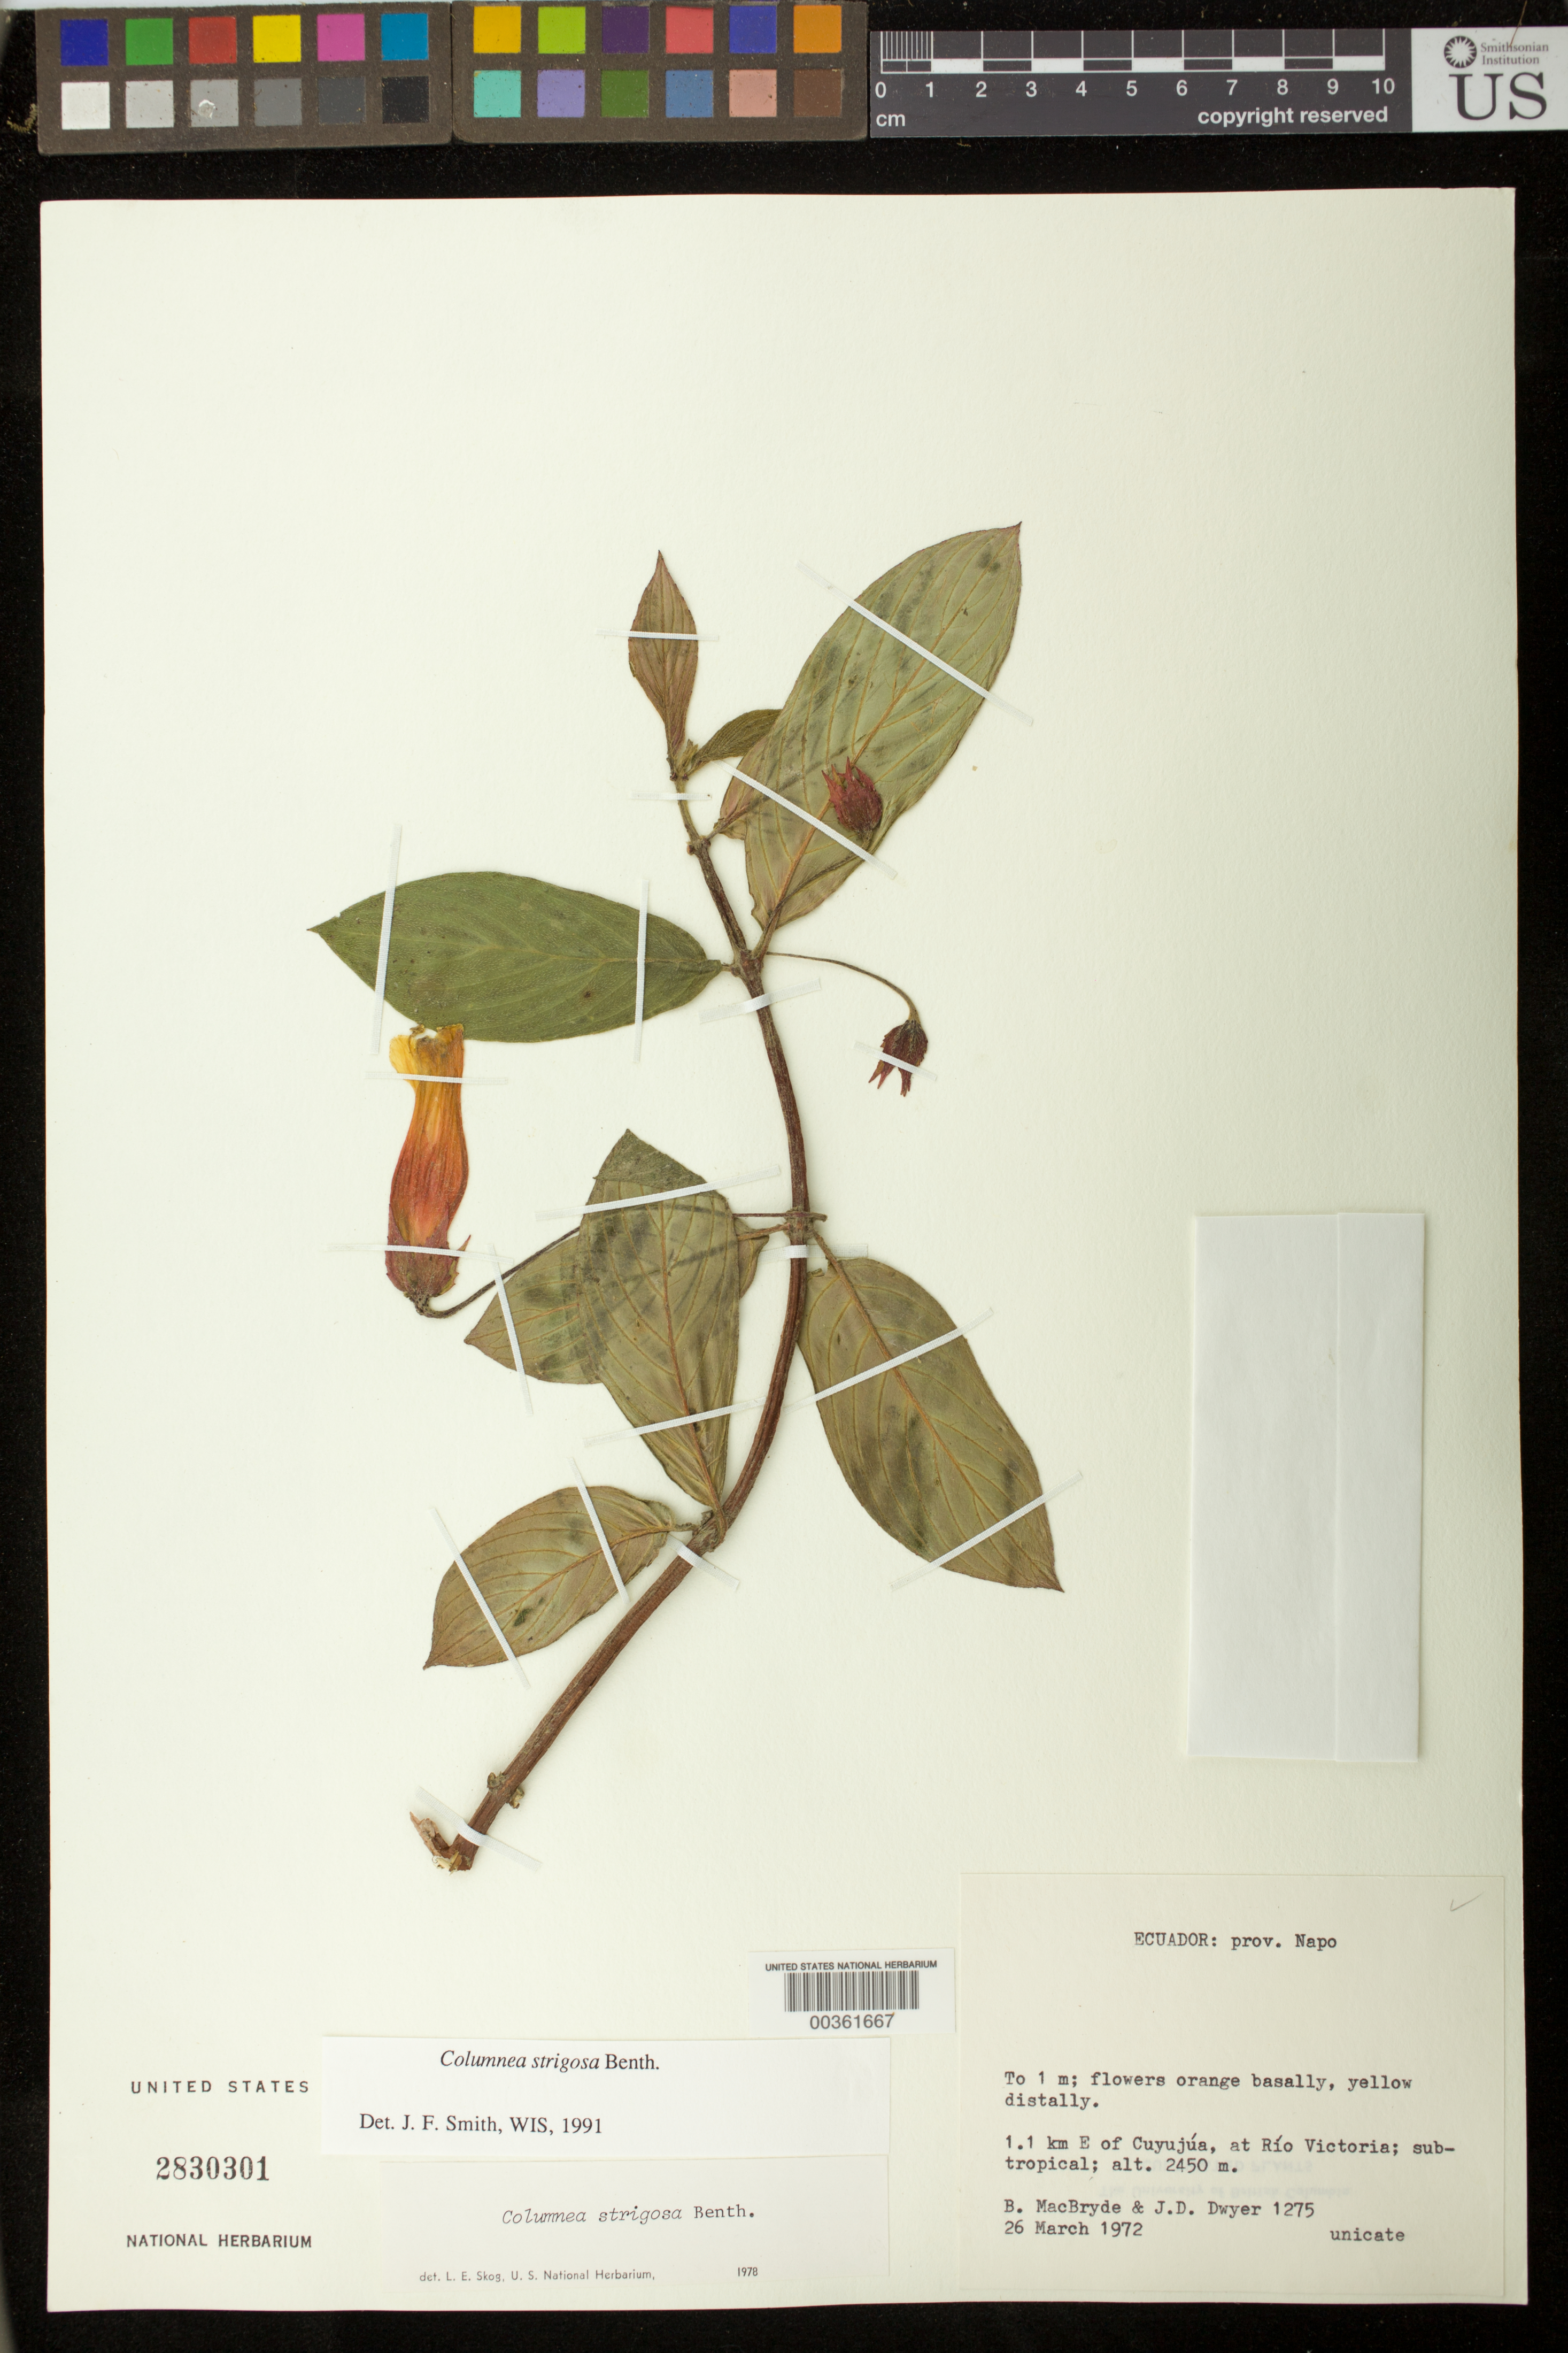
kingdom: Plantae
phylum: Tracheophyta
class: Magnoliopsida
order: Lamiales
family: Gesneriaceae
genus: Columnea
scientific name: Columnea strigosa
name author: Benth.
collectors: B. MacBryde & J. D. Dwyer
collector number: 1275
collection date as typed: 26 Mar 1972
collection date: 1972-03-26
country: Ecuador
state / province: Napo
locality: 1.1 km E of Cuyujua, at Rio Victoria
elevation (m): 2450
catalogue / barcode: US 2830301